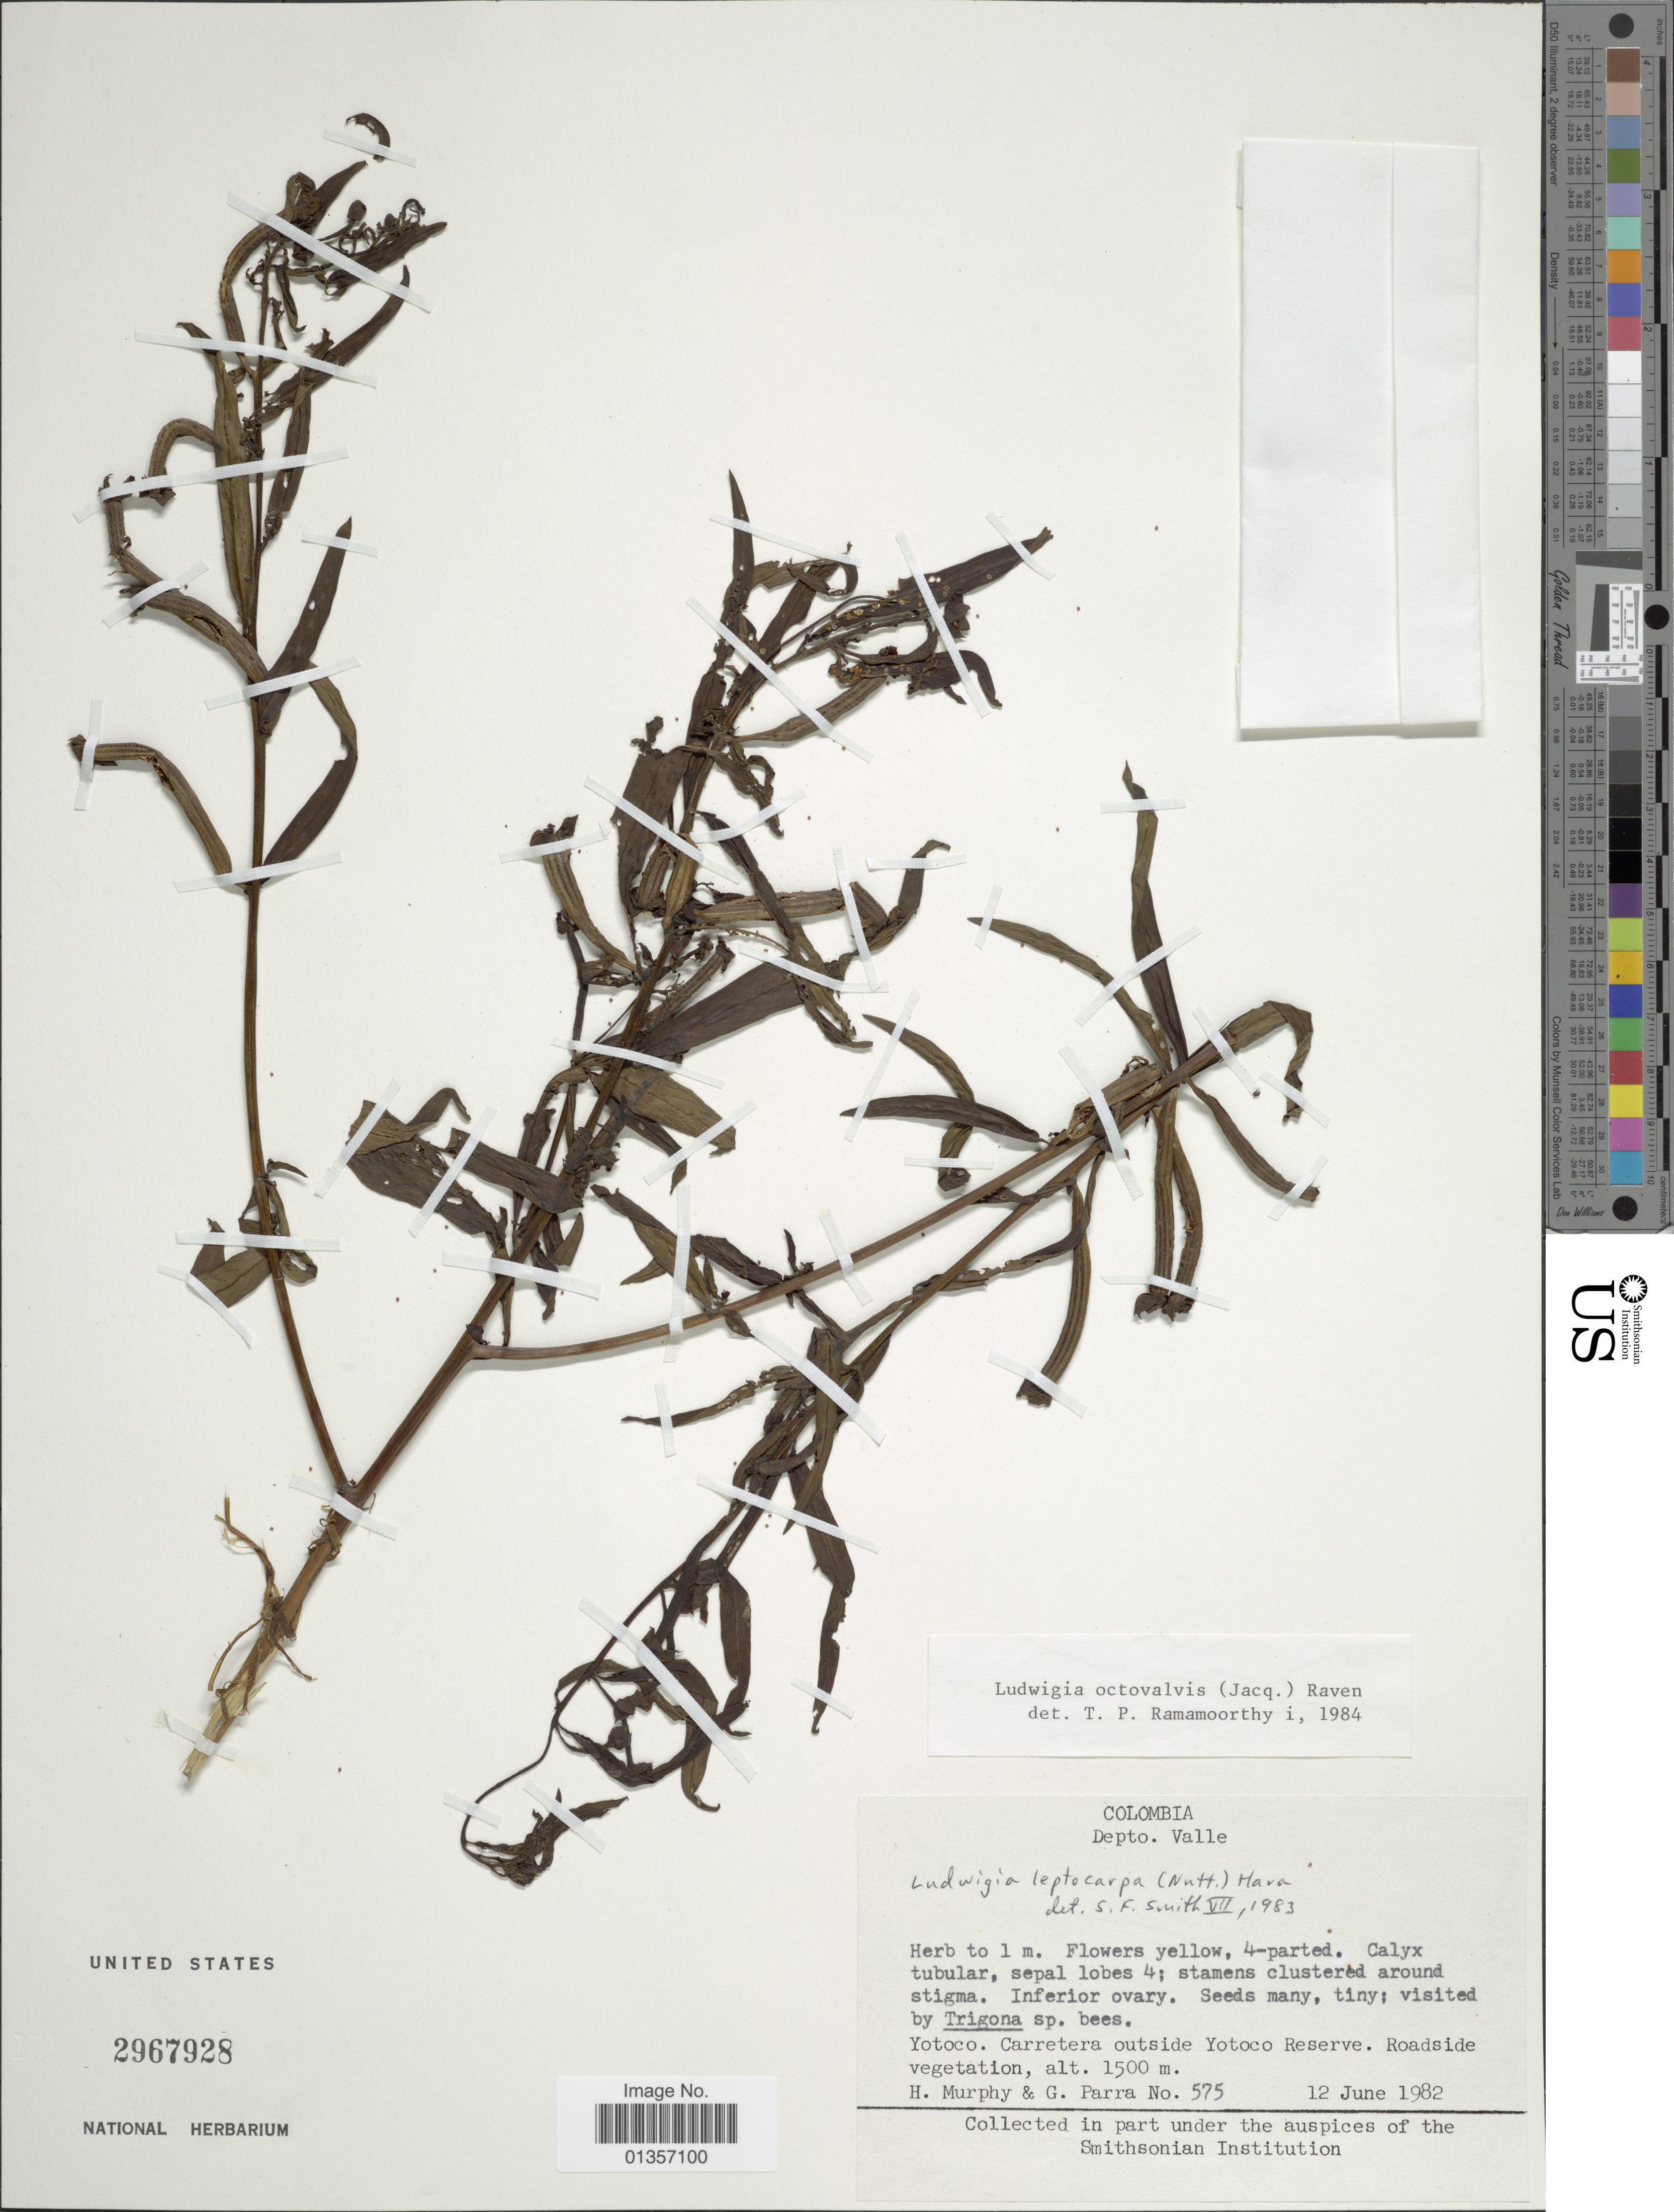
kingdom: Plantae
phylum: Tracheophyta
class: Magnoliopsida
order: Myrtales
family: Onagraceae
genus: Ludwigia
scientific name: Ludwigia octovalvis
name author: (Jacq.) P.H. Raven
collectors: H. Murphy & G. Parra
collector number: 575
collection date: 1982-06-12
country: Colombia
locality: Depto. Valle. Yotoco. Carretera outside Yotoco Reserve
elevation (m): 1500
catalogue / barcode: US 2967928